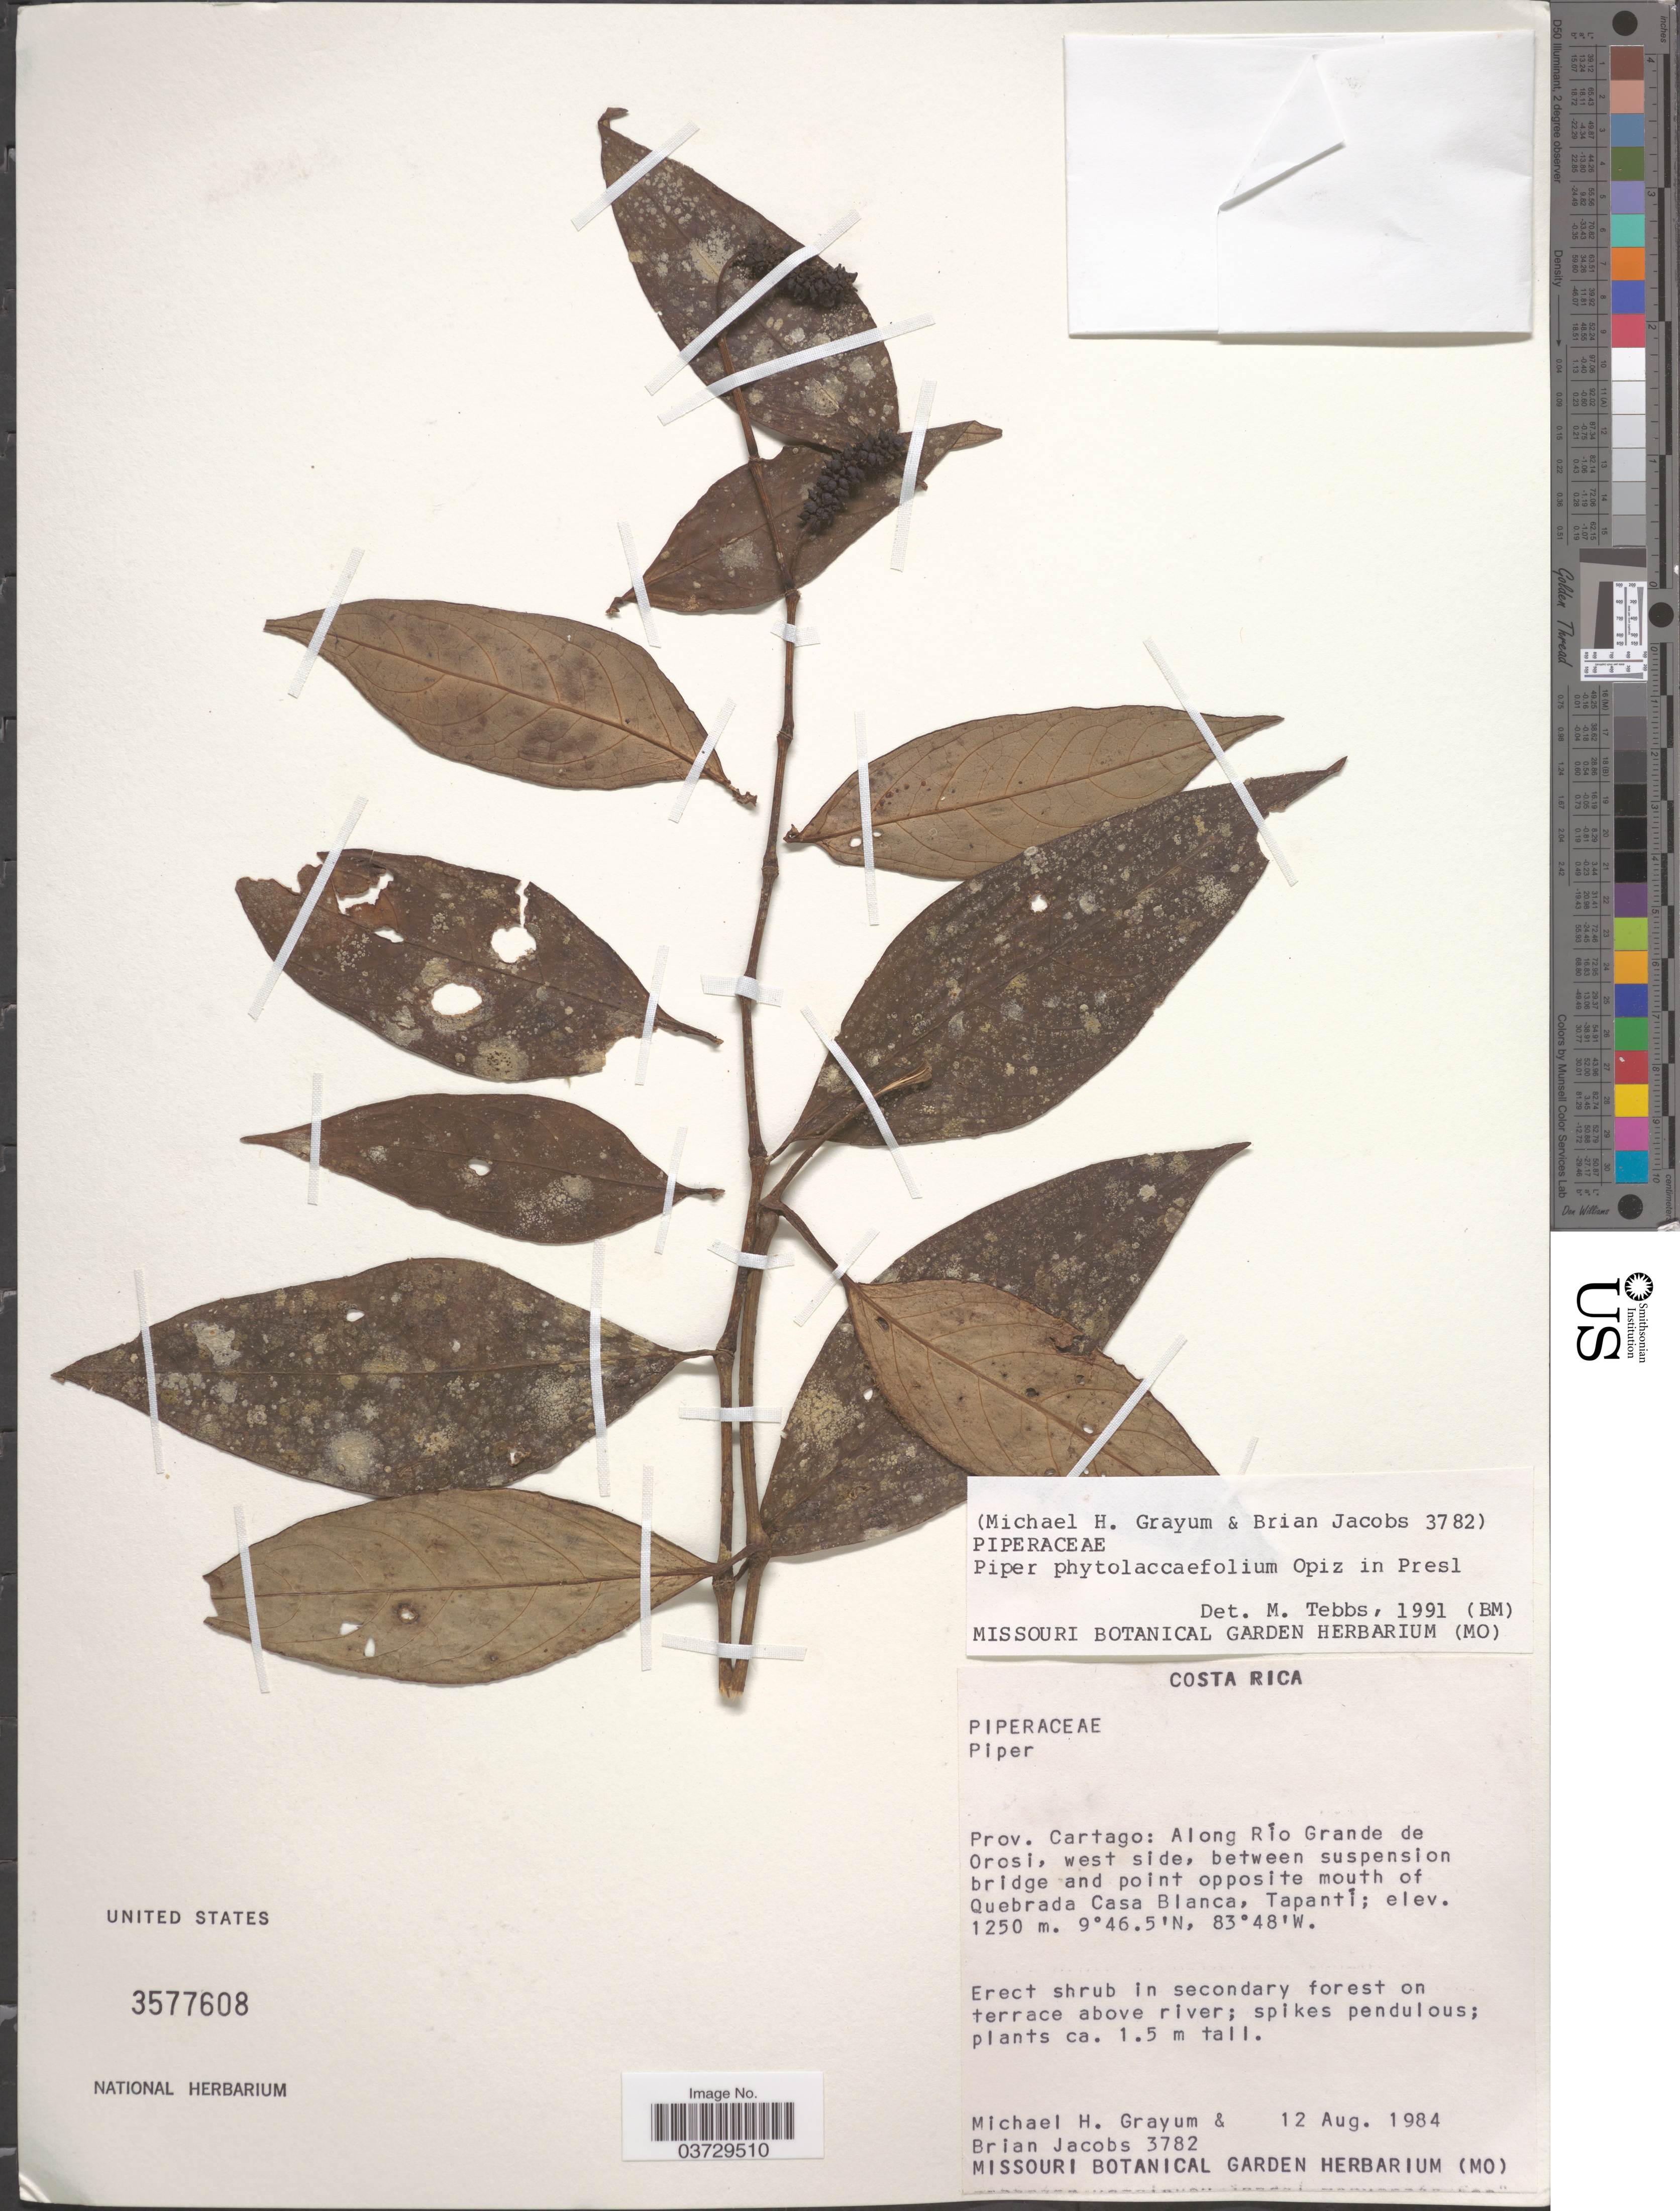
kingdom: Plantae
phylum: Tracheophyta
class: Magnoliopsida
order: Piperales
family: Piperaceae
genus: Piper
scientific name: Piper phytolaccifolium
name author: Opiz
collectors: M. H. Grayum & B. Jacobs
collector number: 3782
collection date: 1984-08-12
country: Costa Rica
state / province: Cartago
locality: Along Río Grande de Orosi, west side, between suspension bridge and point opposite mouth of Quebrada Casa Blanca, Tapantí.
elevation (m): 1250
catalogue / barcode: US 3577608